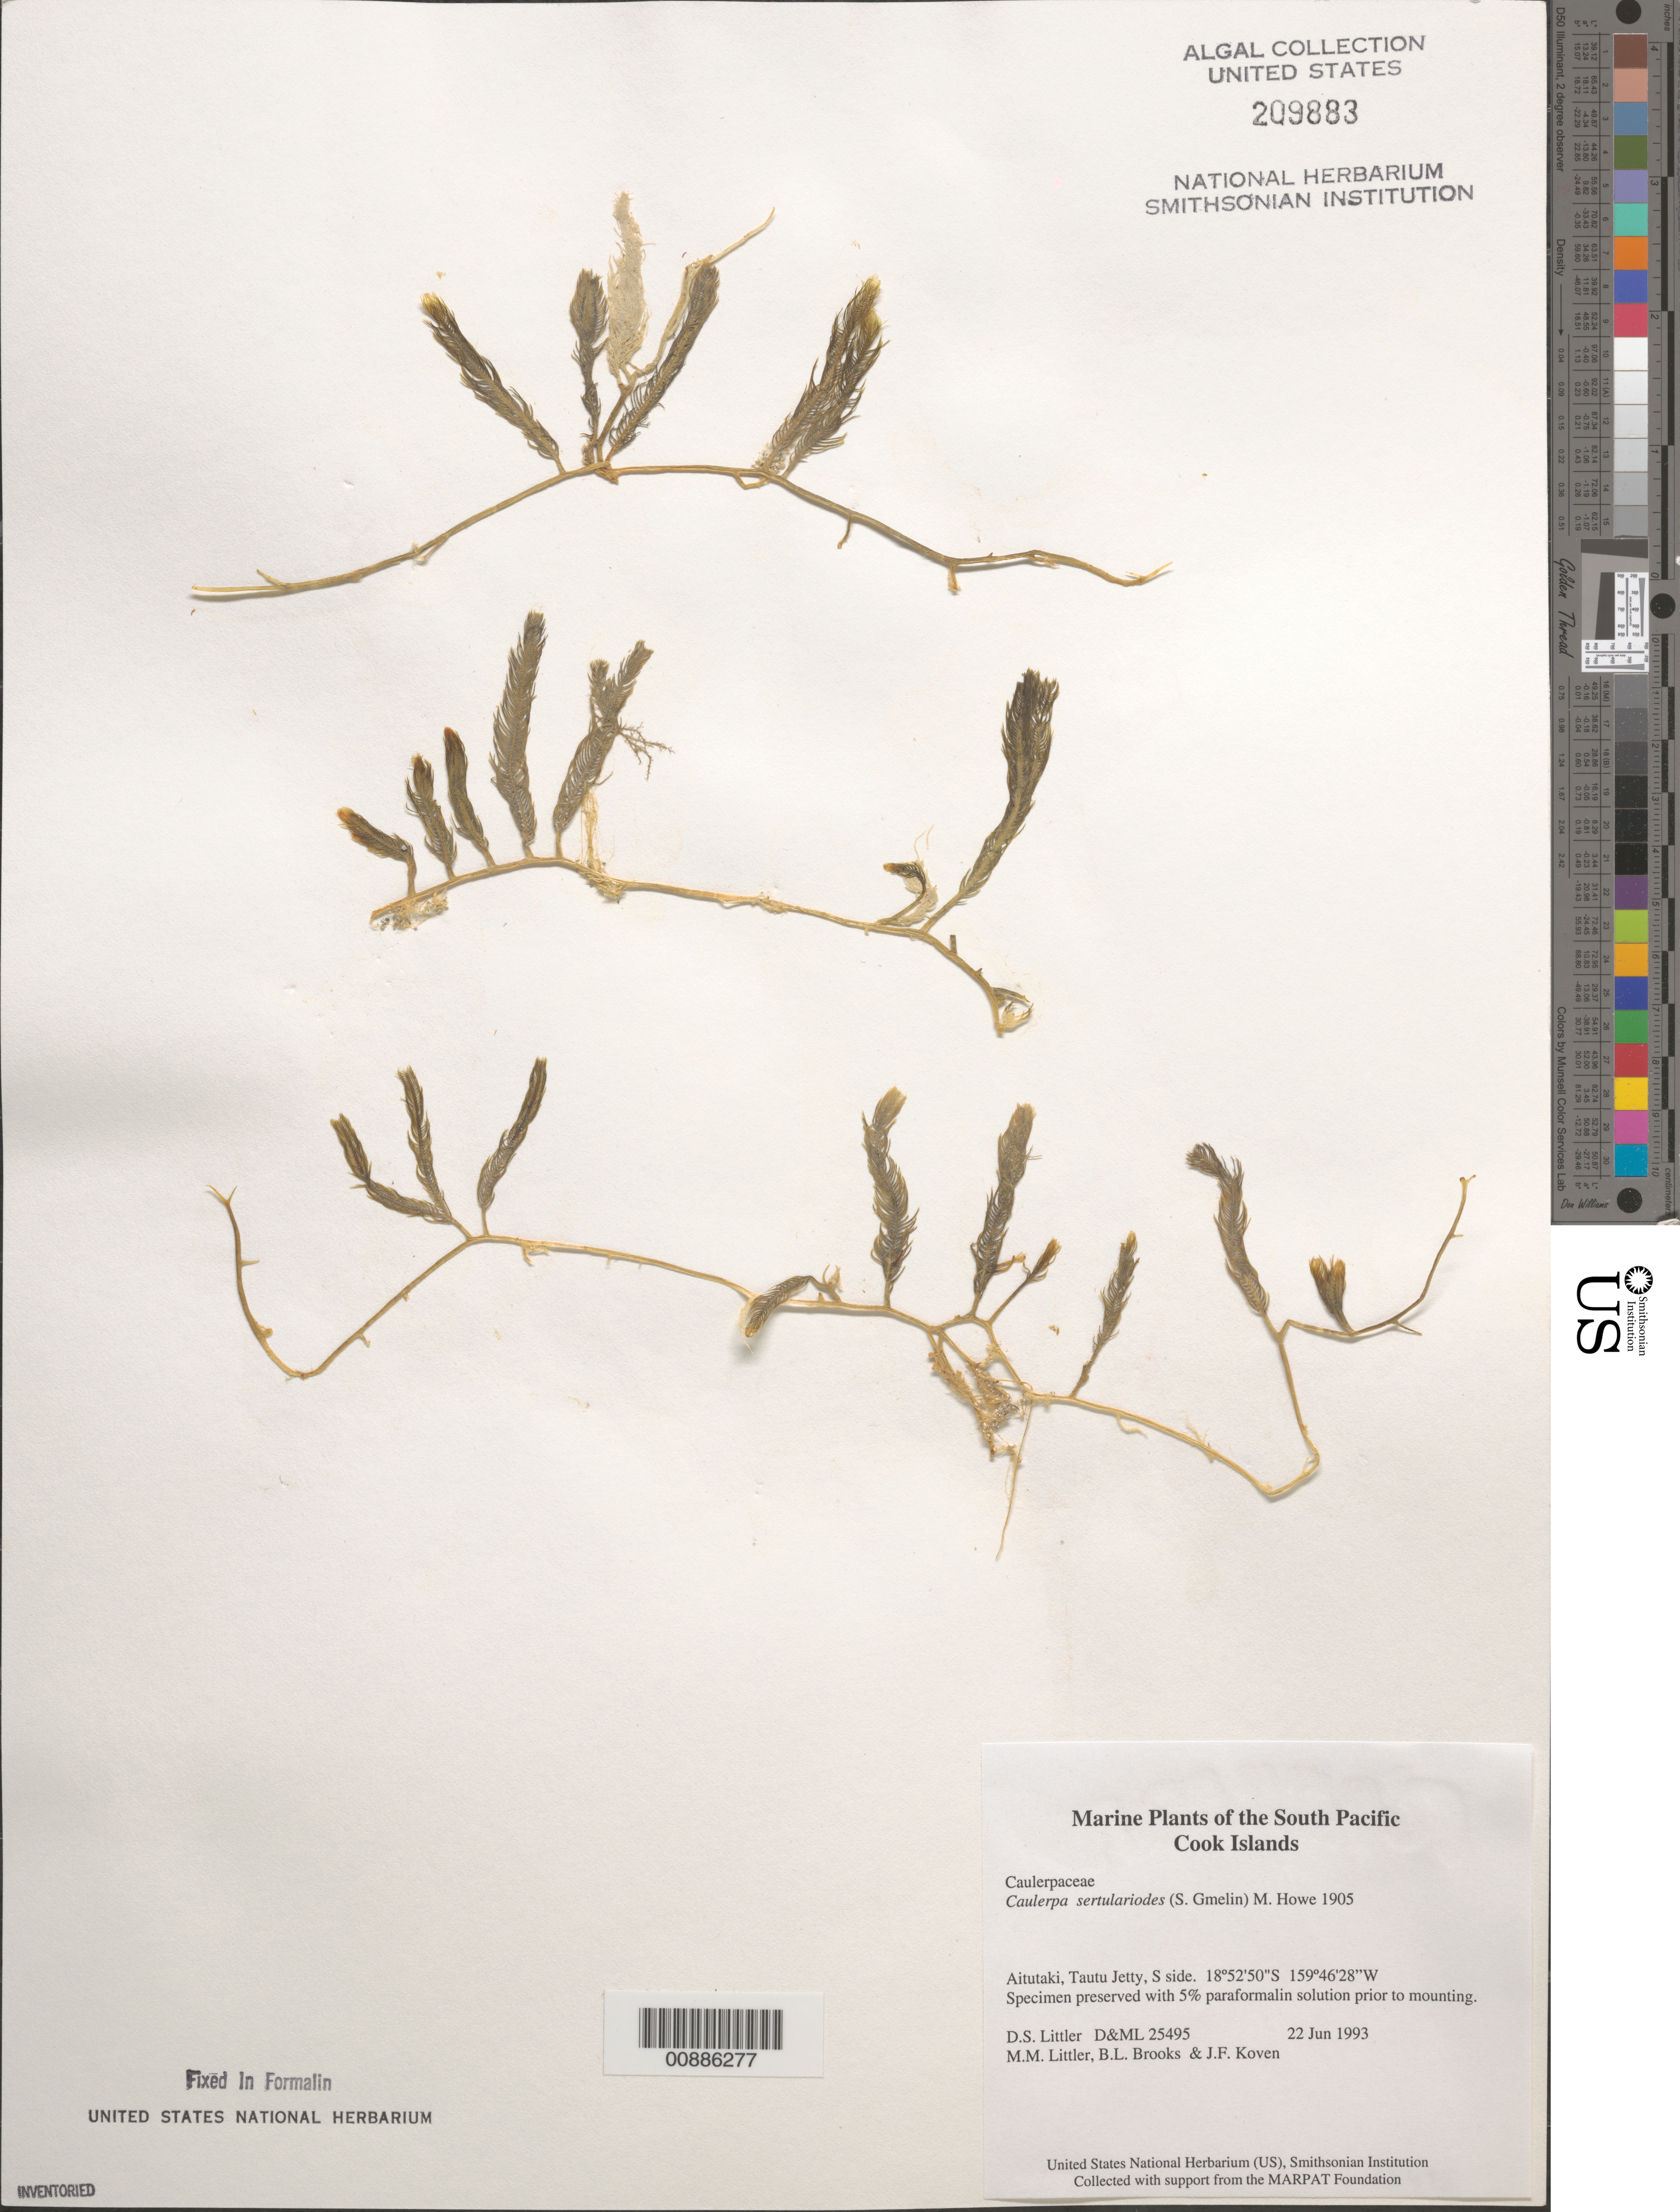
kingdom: Plantae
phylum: Chlorophyta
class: Ulvophyceae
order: Bryopsidales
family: Caulerpaceae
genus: Caulerpa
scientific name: Caulerpa sertularioides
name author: (S.G. Gmel.) M. Howe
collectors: D. S. Littler, M. M. Littler, B. Brooks & J. Koven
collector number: D&ML 25495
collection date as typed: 22 Jun 1993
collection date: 1993-06-22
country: Cook Islands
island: Aitutaki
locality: Tautu Jetty, south side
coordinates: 18 52'50"S, 159 46'28"W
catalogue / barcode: US 209883